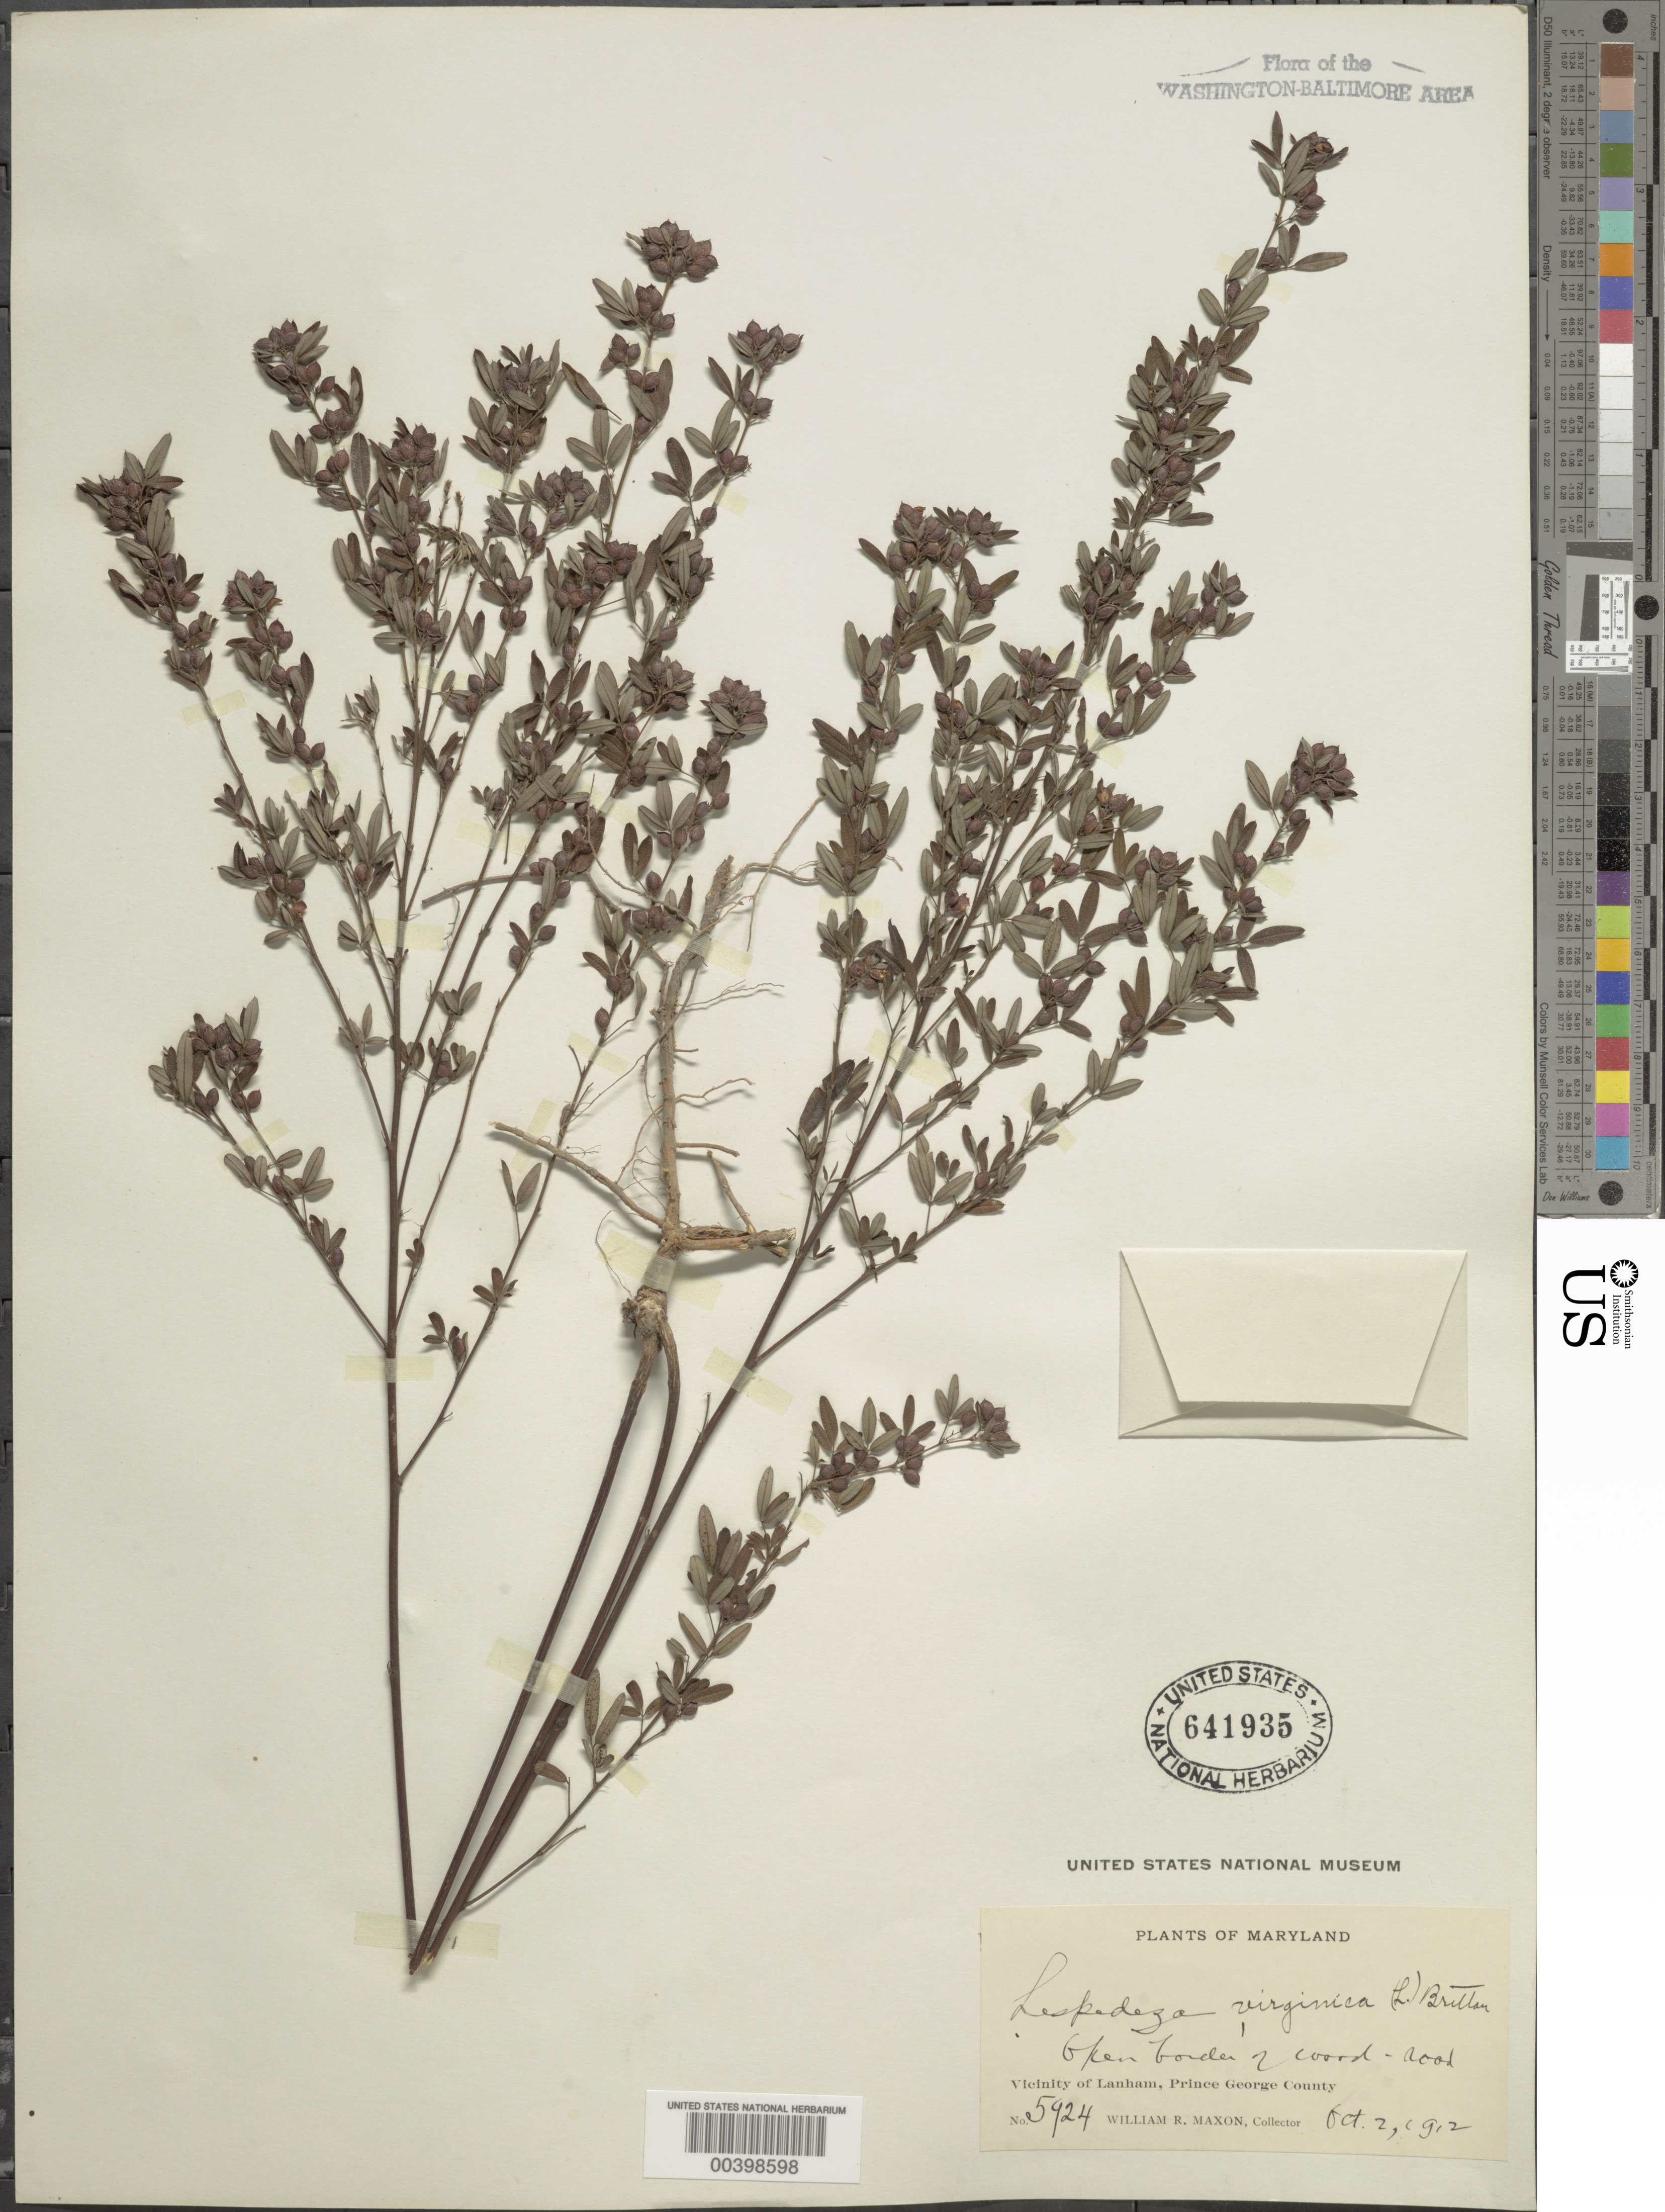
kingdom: Plantae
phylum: Tracheophyta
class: Magnoliopsida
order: Fabales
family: Fabaceae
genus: Lespedeza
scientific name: Lespedeza virginica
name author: (L.) Britton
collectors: W. R. Maxon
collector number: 5924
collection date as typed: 02 Oct 1912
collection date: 1912-10-02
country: United States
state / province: Maryland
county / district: Prince George's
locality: Lanham vicinity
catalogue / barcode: US 641935